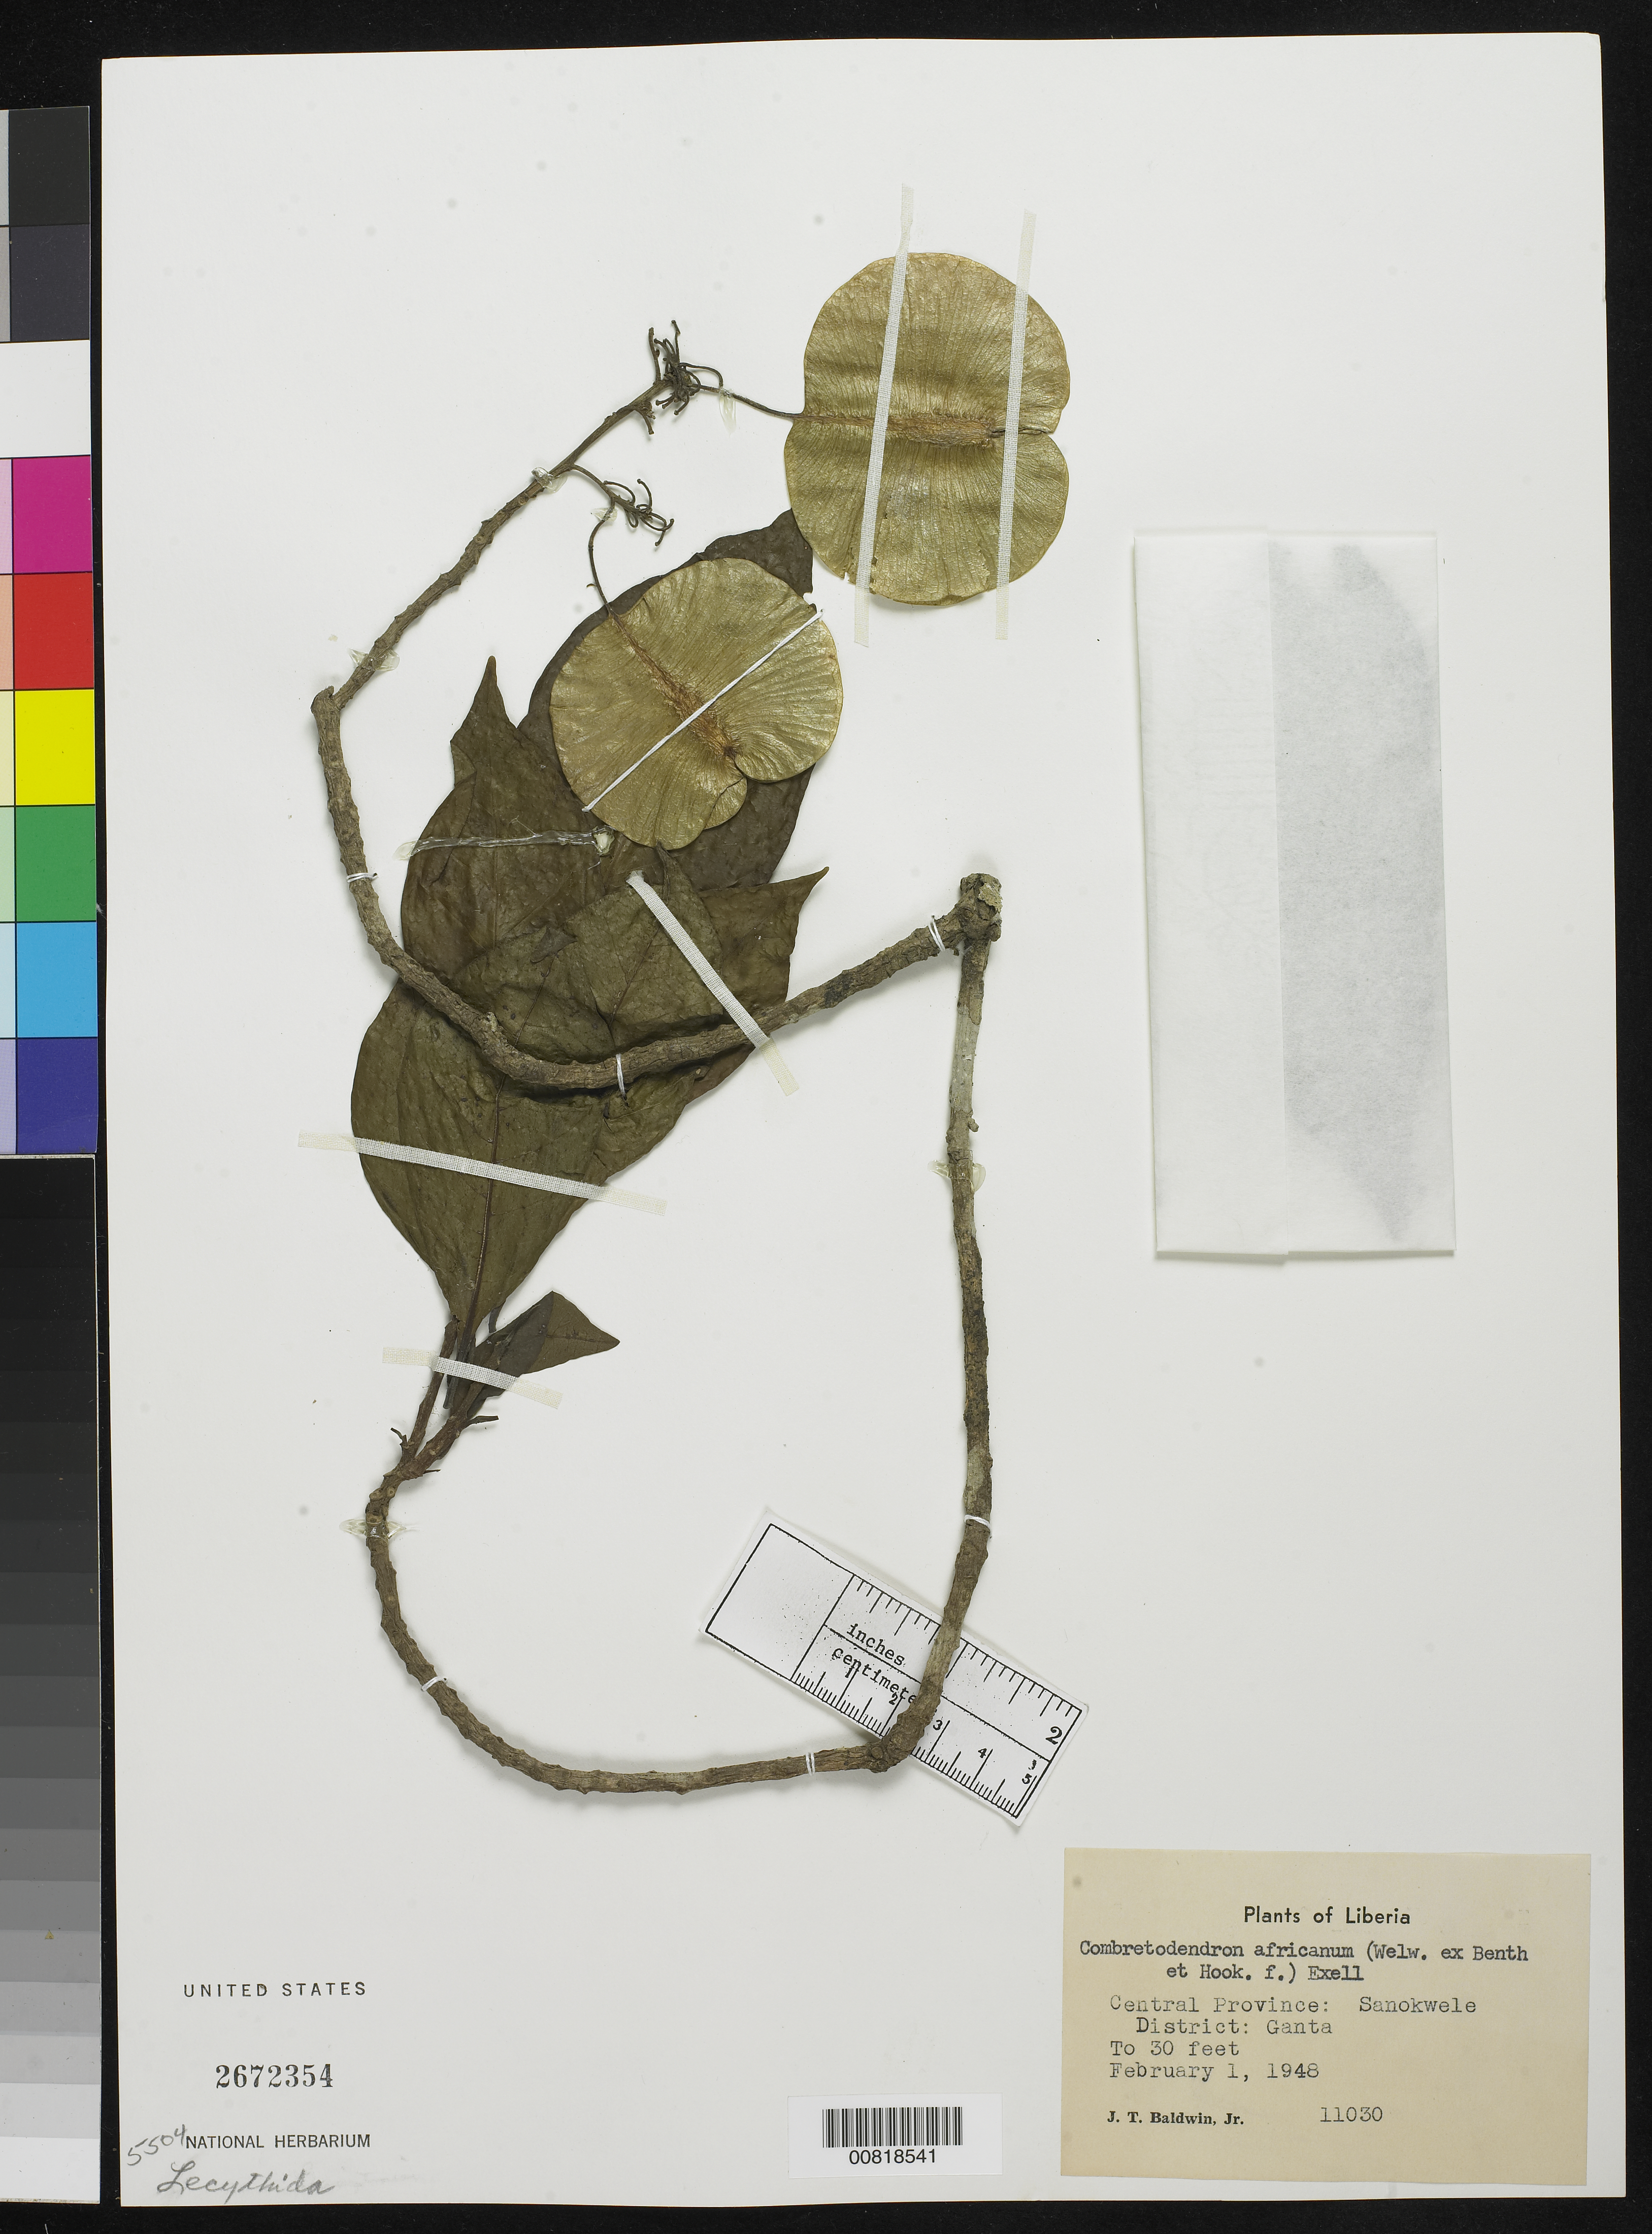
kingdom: Plantae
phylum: Tracheophyta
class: Magnoliopsida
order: Ericales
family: Lecythidaceae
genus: Combretodendron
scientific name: Combretodendron africanum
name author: (Welw. ex Benth. & Hook. f.) Exell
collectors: J. T. Baldwin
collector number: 11030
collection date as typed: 1 Feb 1948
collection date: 1948-02-01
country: Liberia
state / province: Nimba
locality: Central Province: Sanokwele District, Ganta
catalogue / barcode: US 2672354